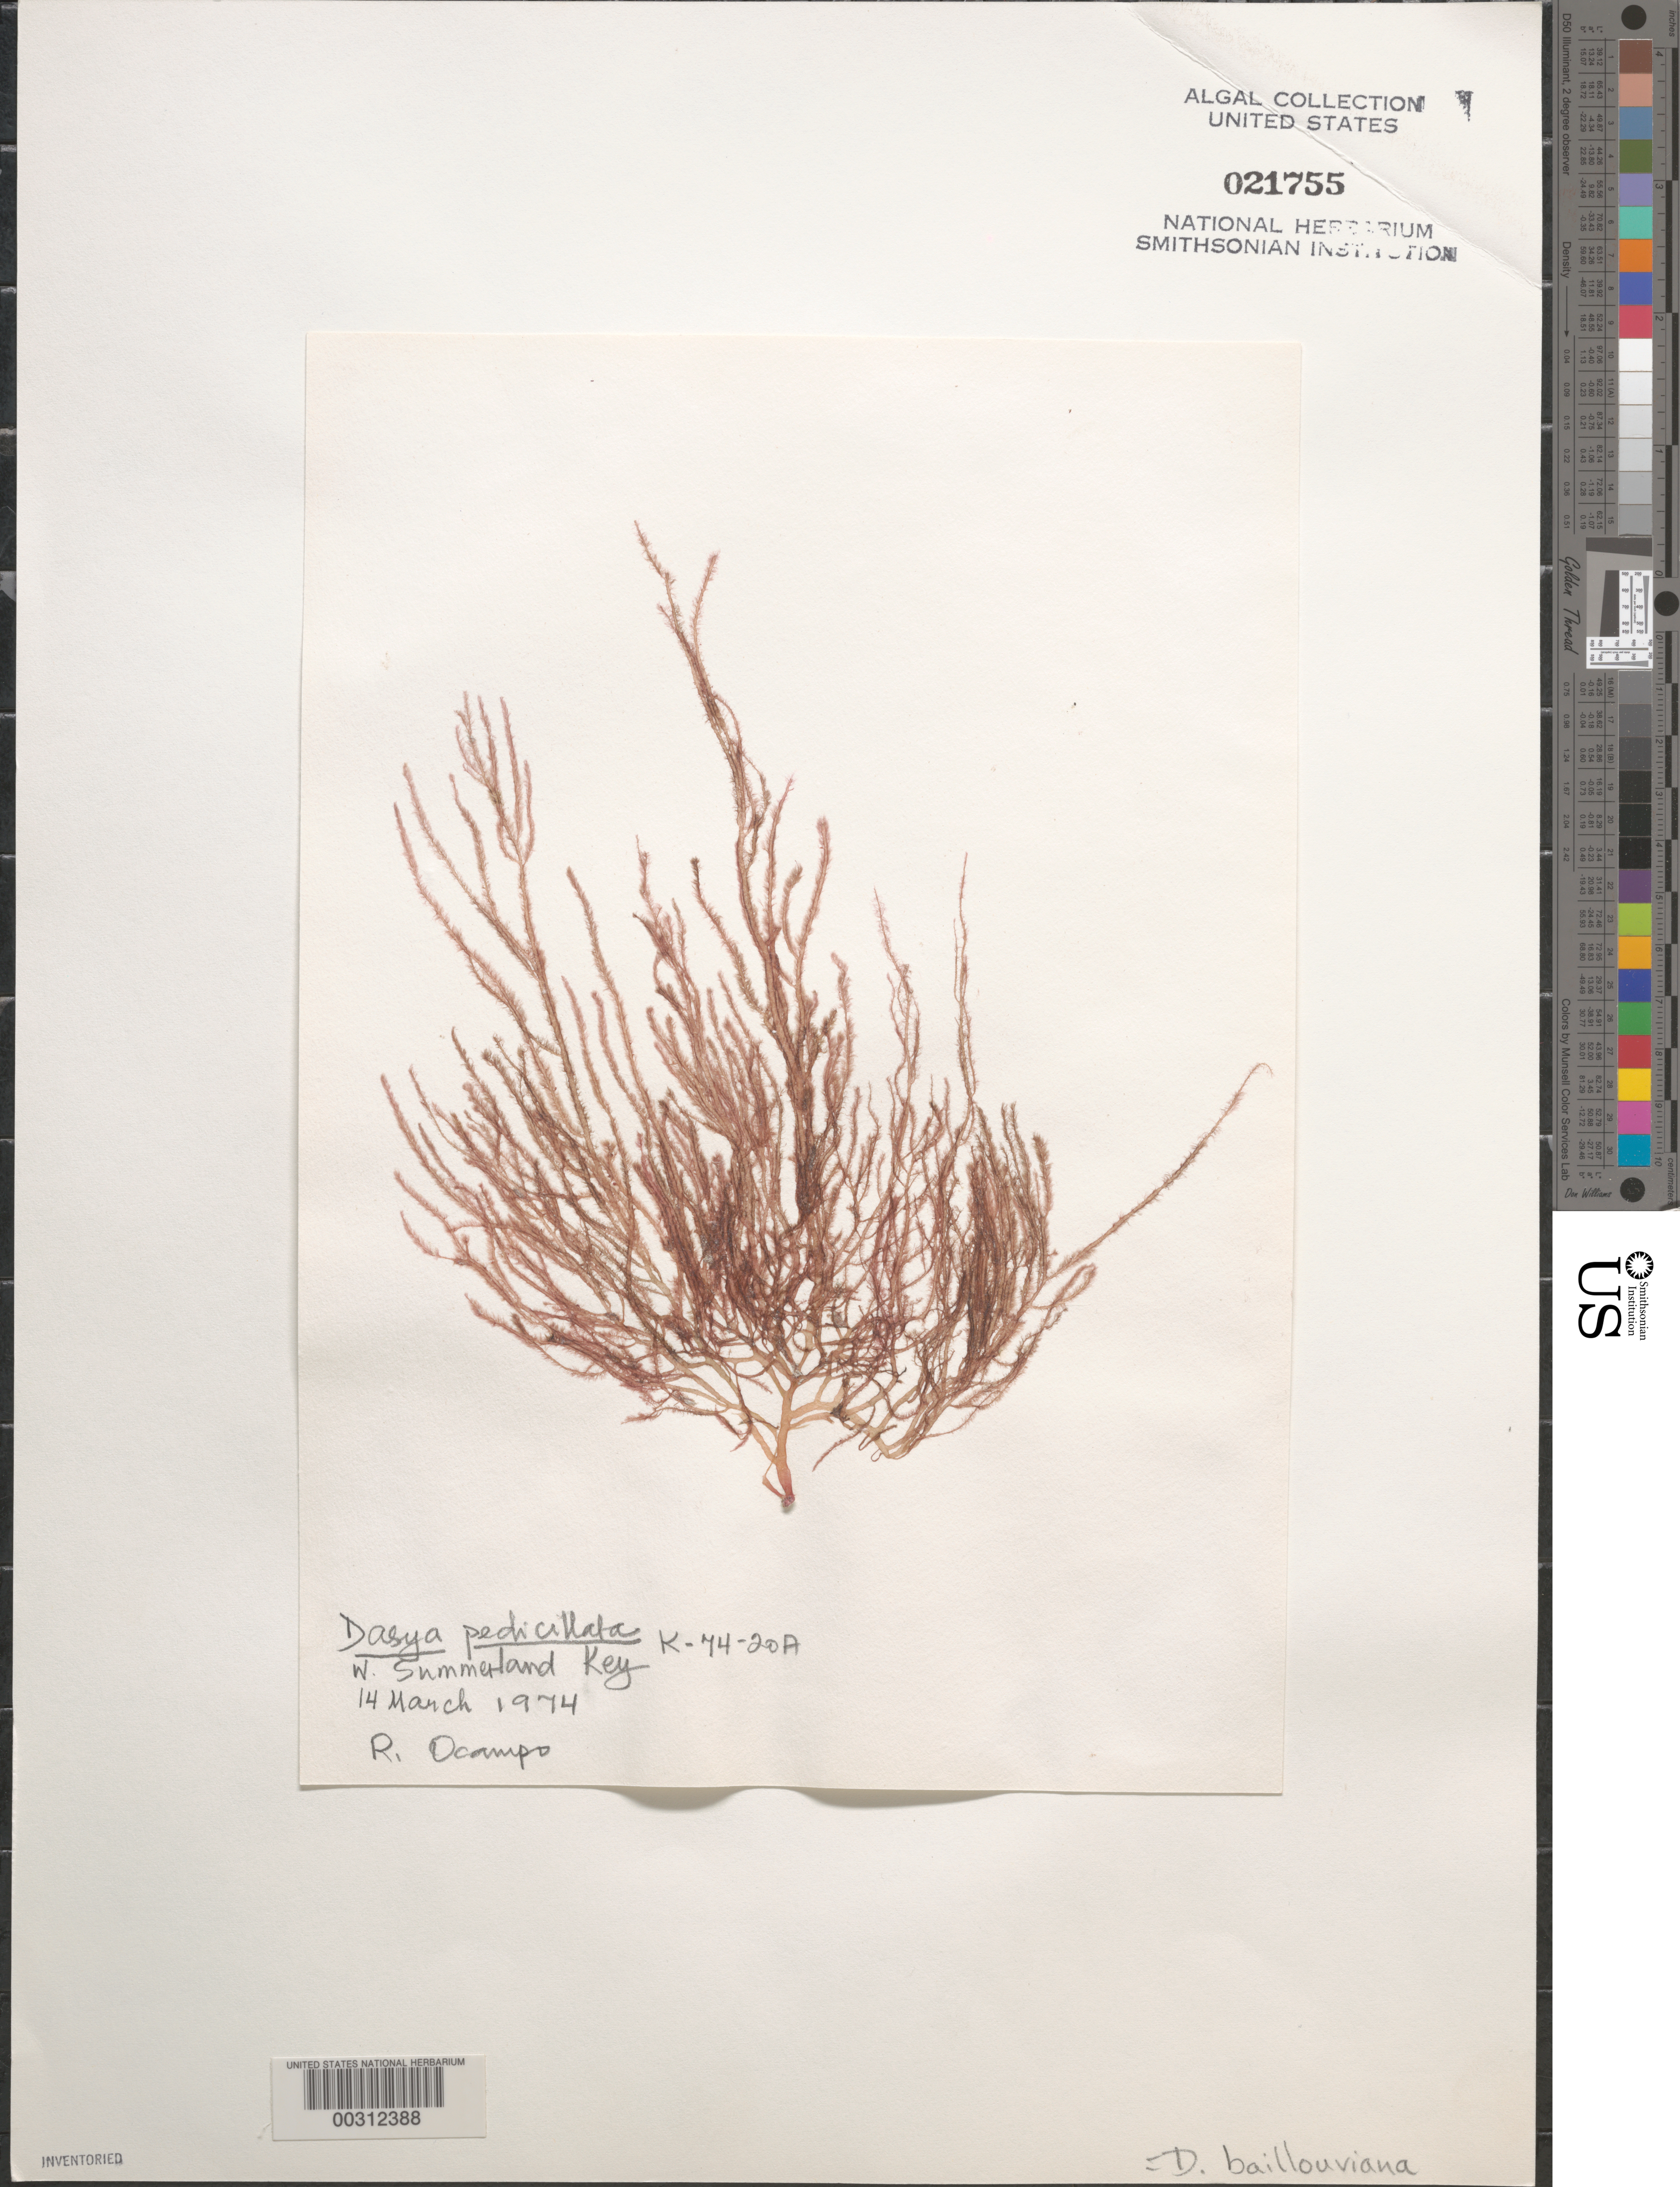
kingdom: Plantae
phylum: Rhodophyta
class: Florideophyceae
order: Ceramiales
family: Dasyaceae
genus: Dasya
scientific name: Dasya pedicellata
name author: (C. Agardh) C. Agardh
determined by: Algae name updating Project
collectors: R. Ocampo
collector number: K-74-20a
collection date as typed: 14 Mar 1974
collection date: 1974-03-14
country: United States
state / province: Florida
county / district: Monroe County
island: West Summerland Key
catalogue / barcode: US 21755